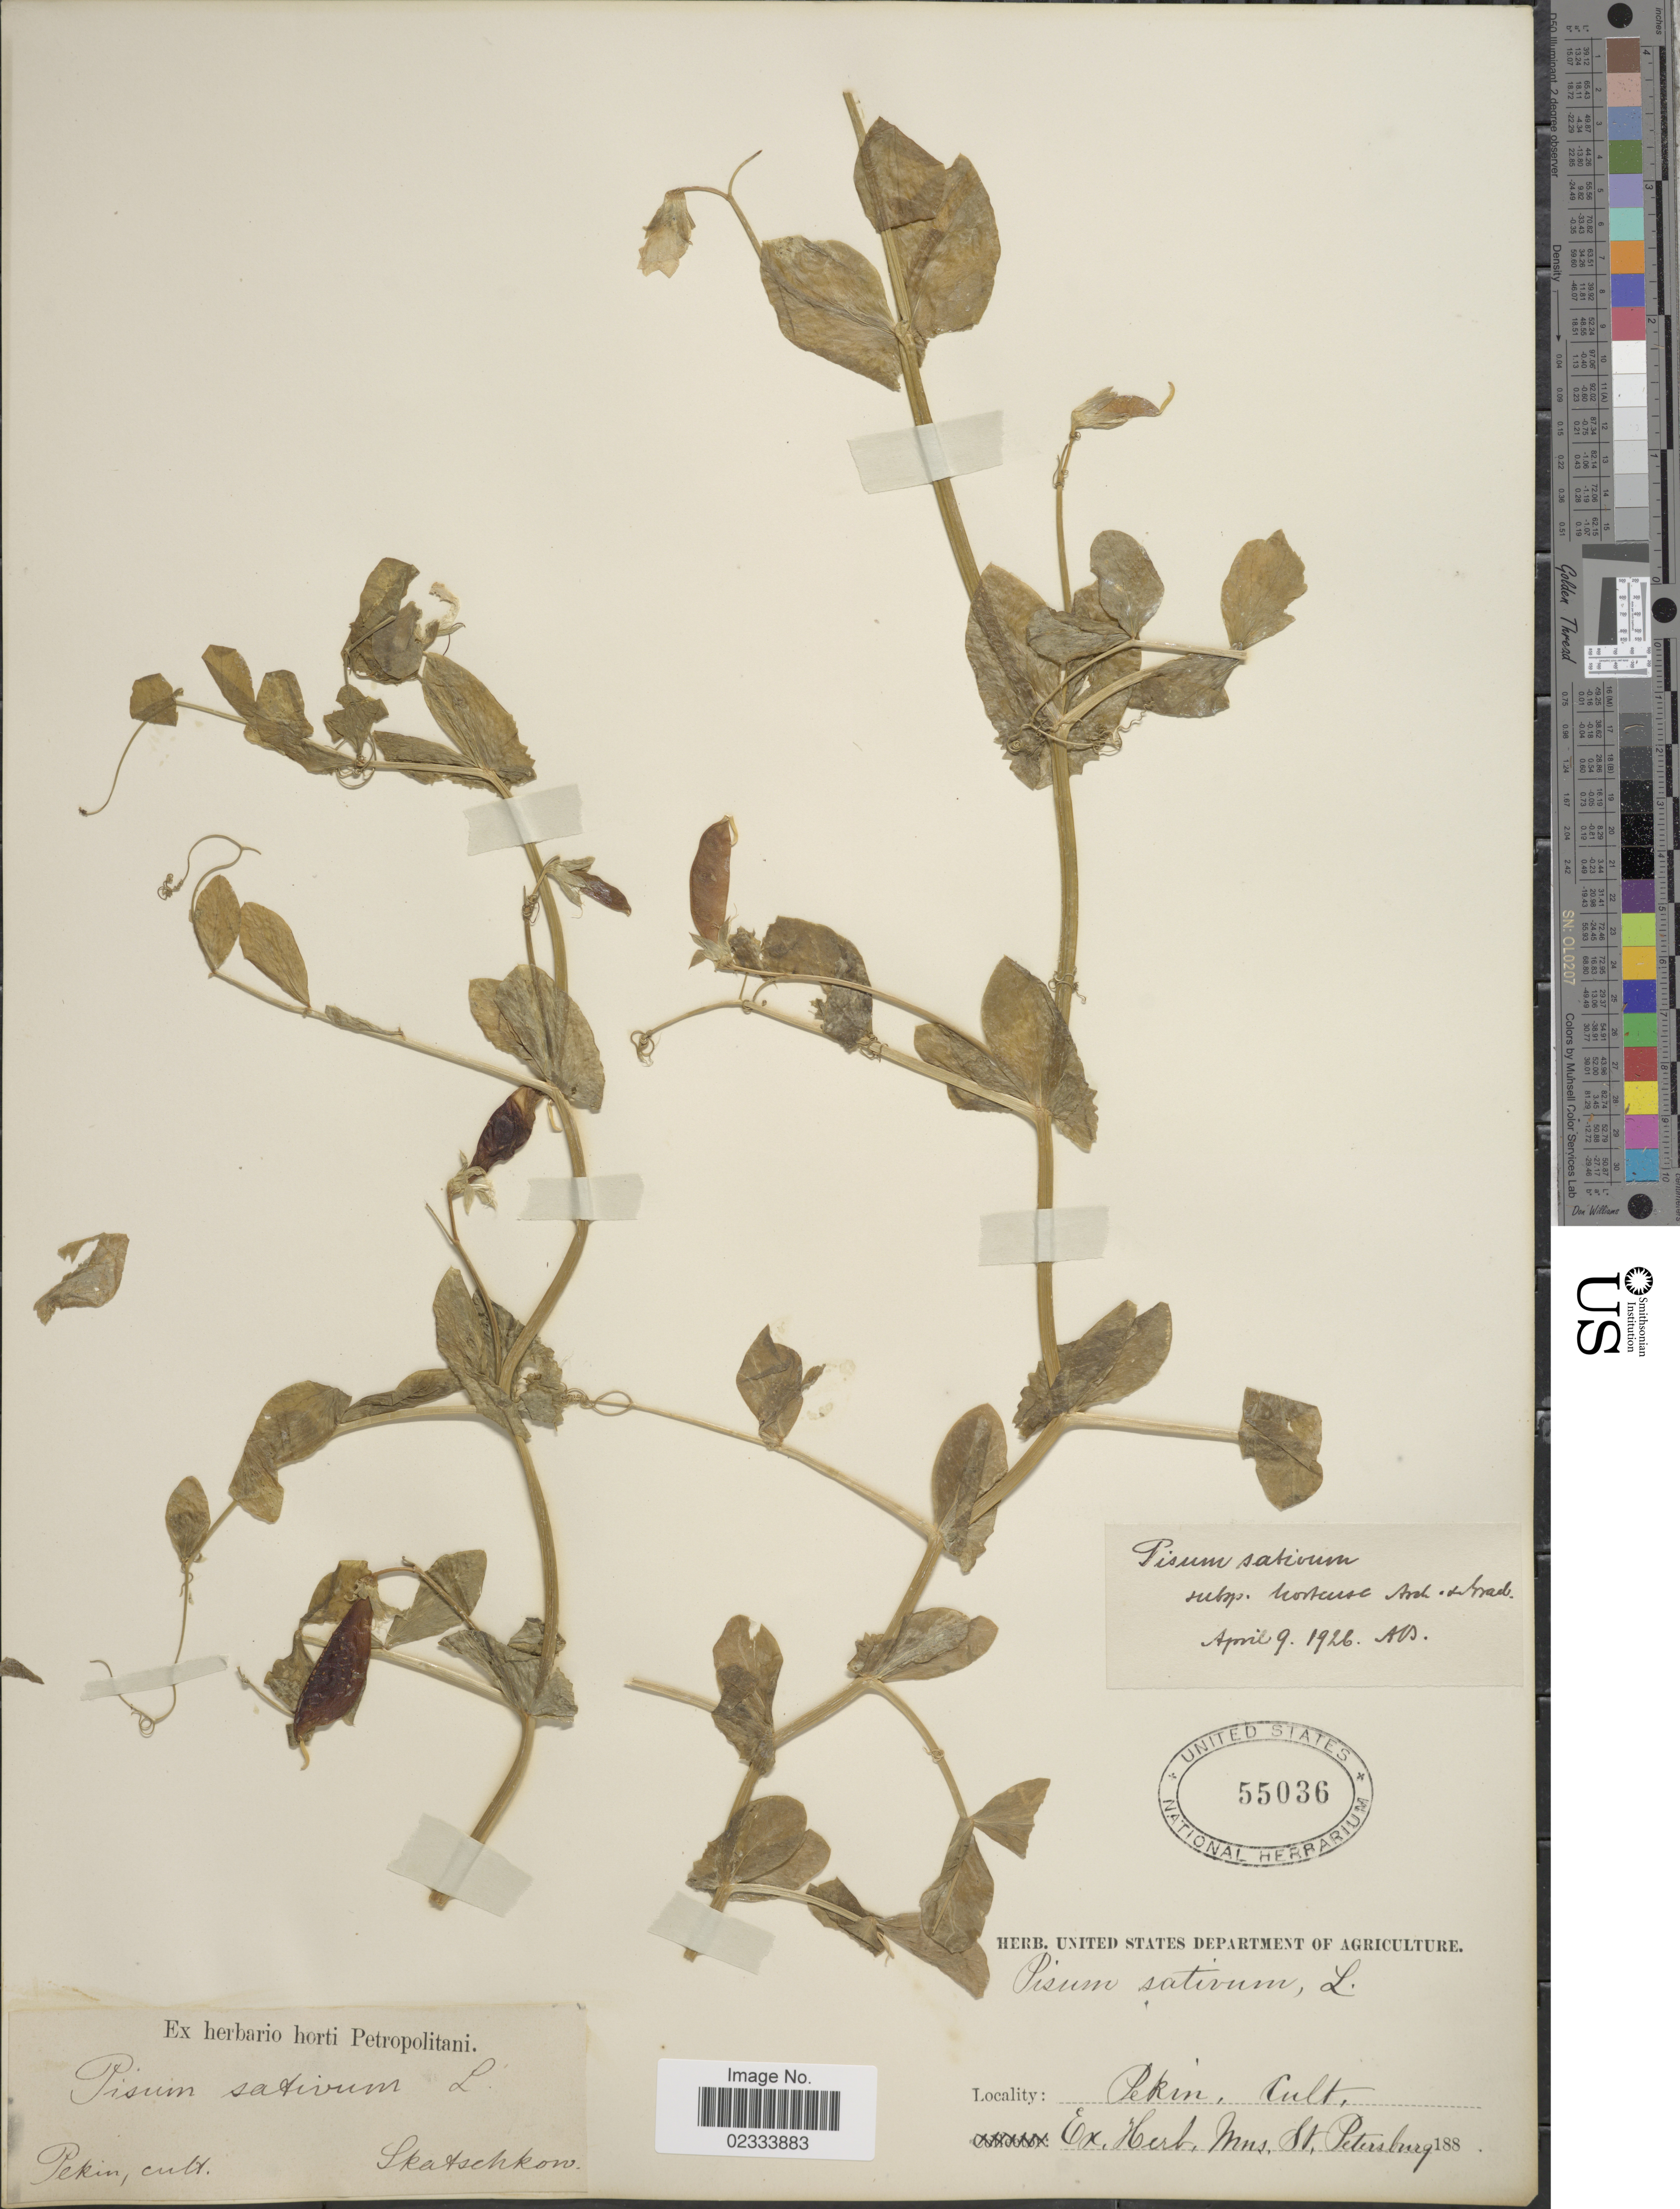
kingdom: Plantae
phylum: Tracheophyta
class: Magnoliopsida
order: Fabales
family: Fabaceae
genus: Pisum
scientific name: Pisum sativum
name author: L.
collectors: Skatschkow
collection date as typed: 188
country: China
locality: Pekin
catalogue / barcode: US 55036